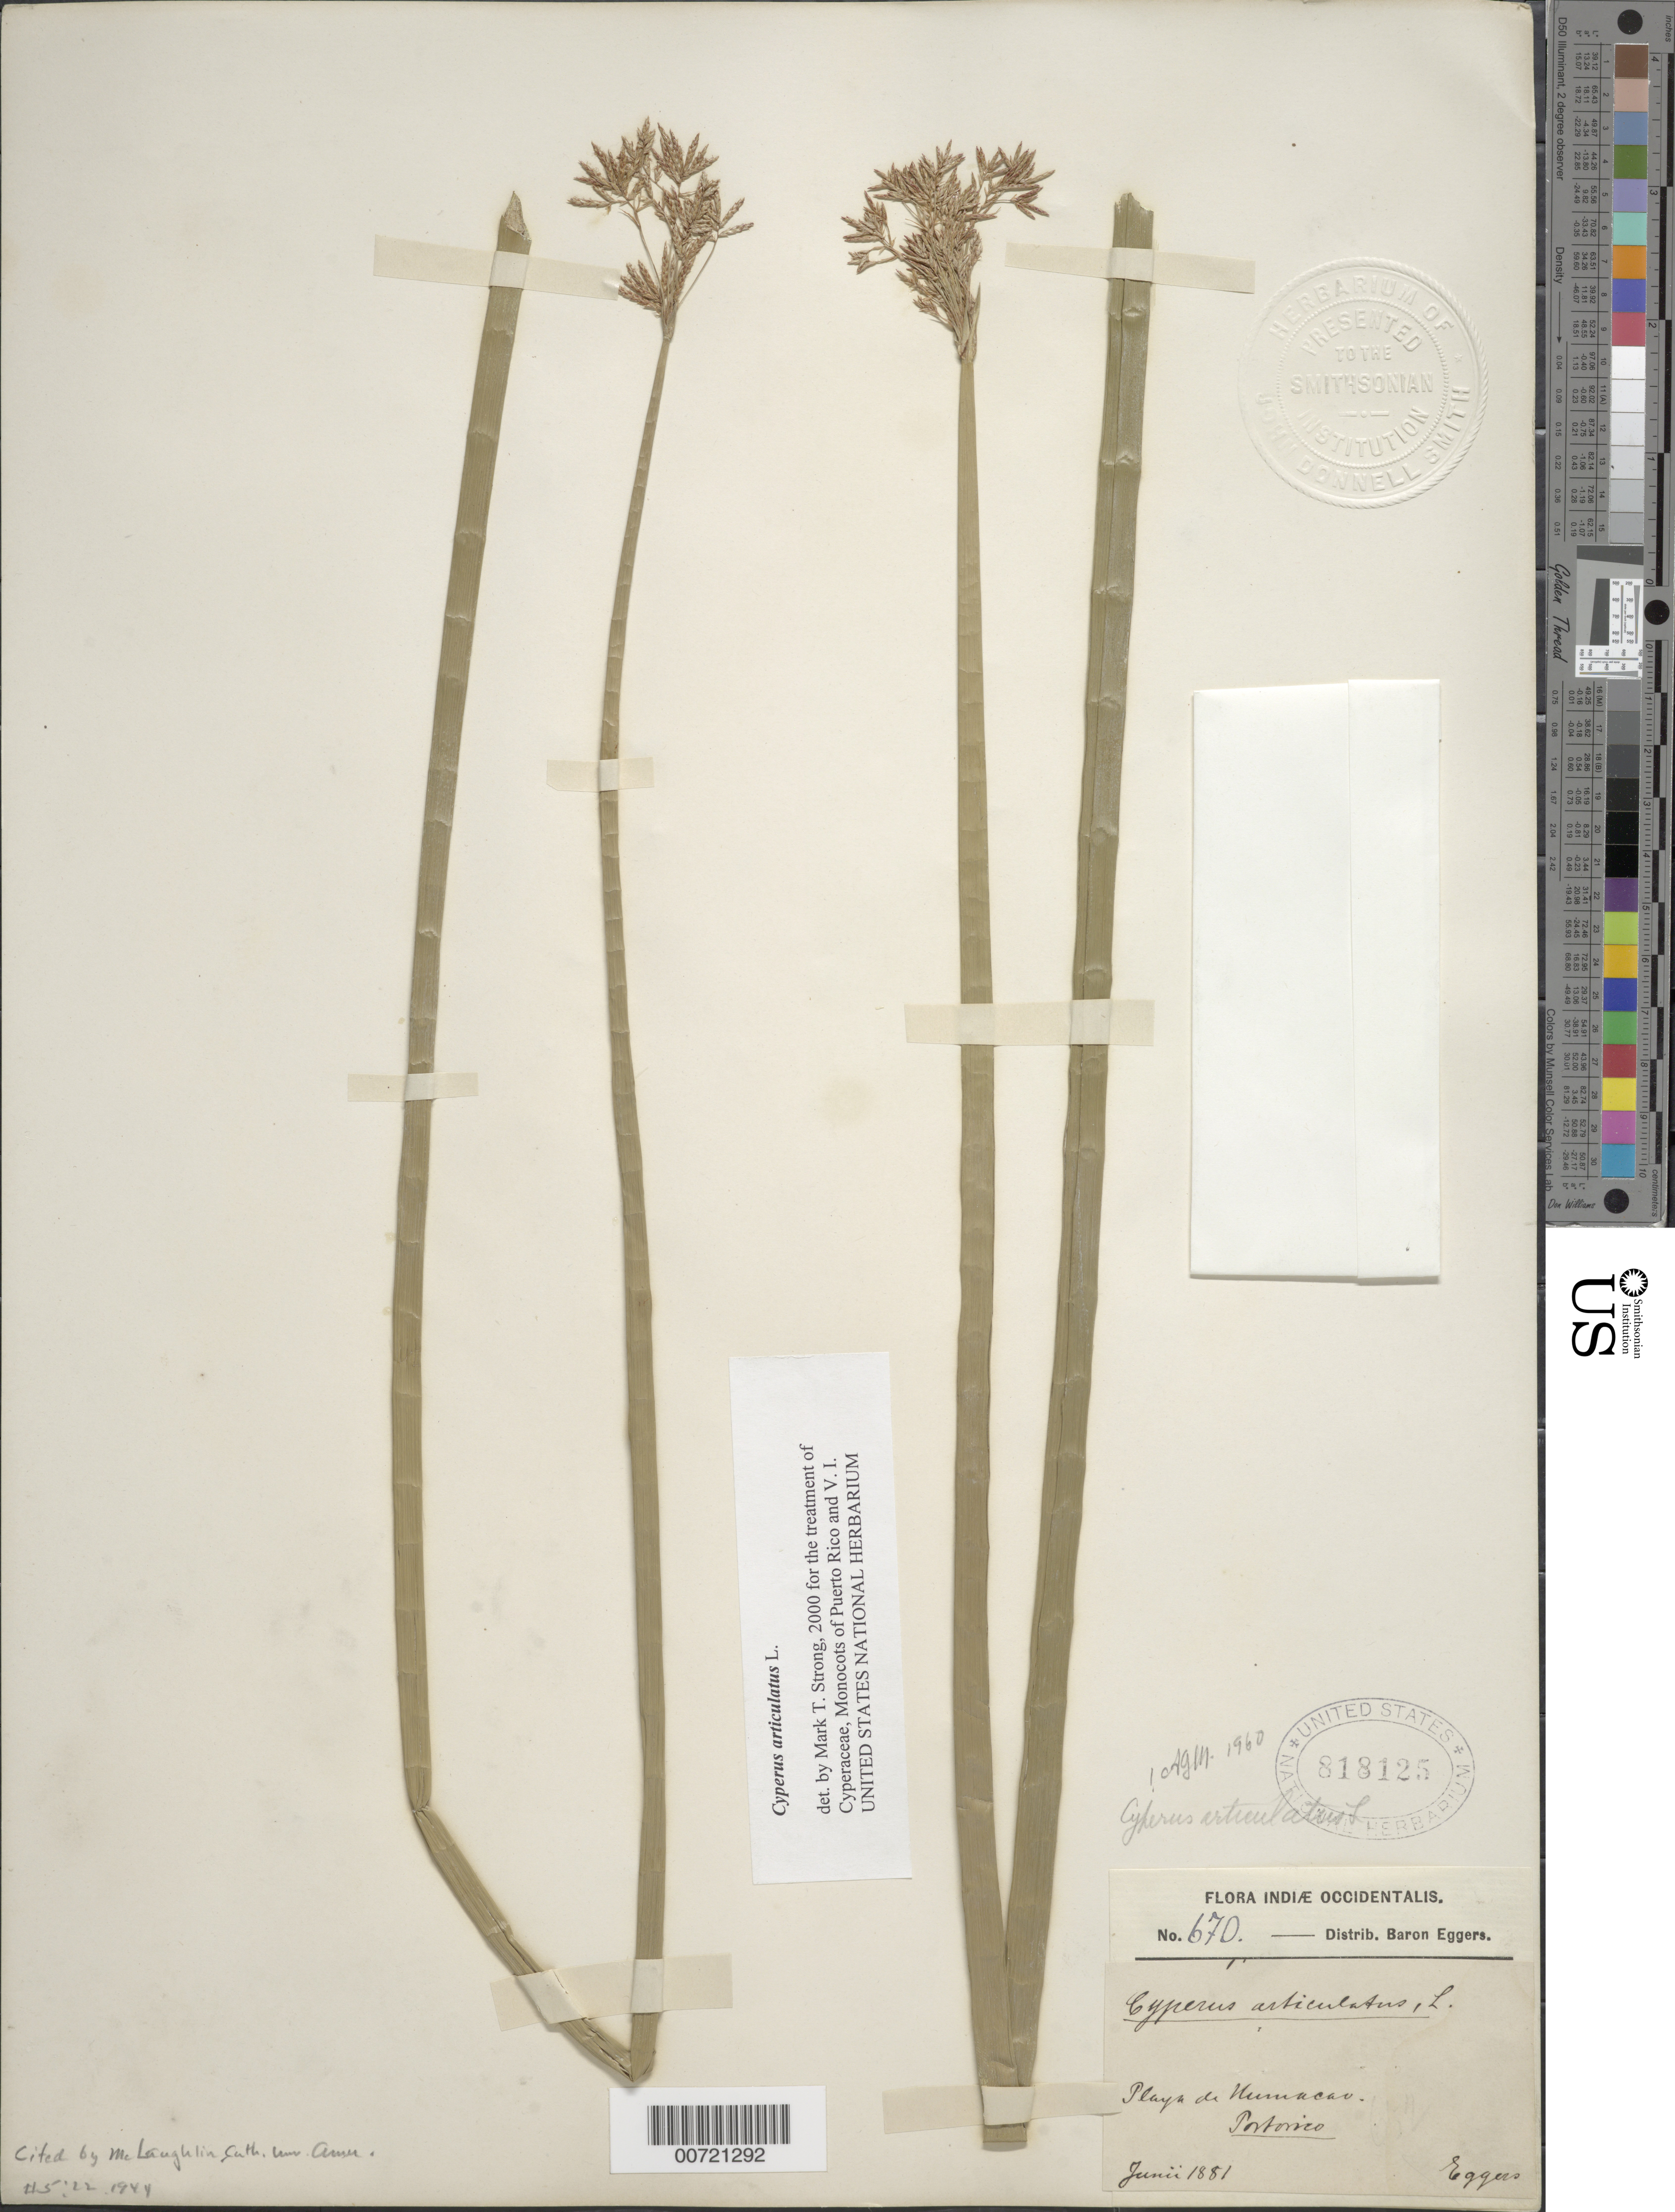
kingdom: Plantae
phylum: Tracheophyta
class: Liliopsida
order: Poales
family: Cyperaceae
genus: Cyperus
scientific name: Cyperus articulatus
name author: L.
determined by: Strong, M. T., (US), Smithsonian Institution - National Museum of Natural History (UNITED STATES)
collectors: H. F. A. von Eggers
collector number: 670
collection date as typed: Jun 1881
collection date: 1881-06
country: Puerto Rico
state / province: Humacao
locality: Playa de Humacao.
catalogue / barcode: US 818125